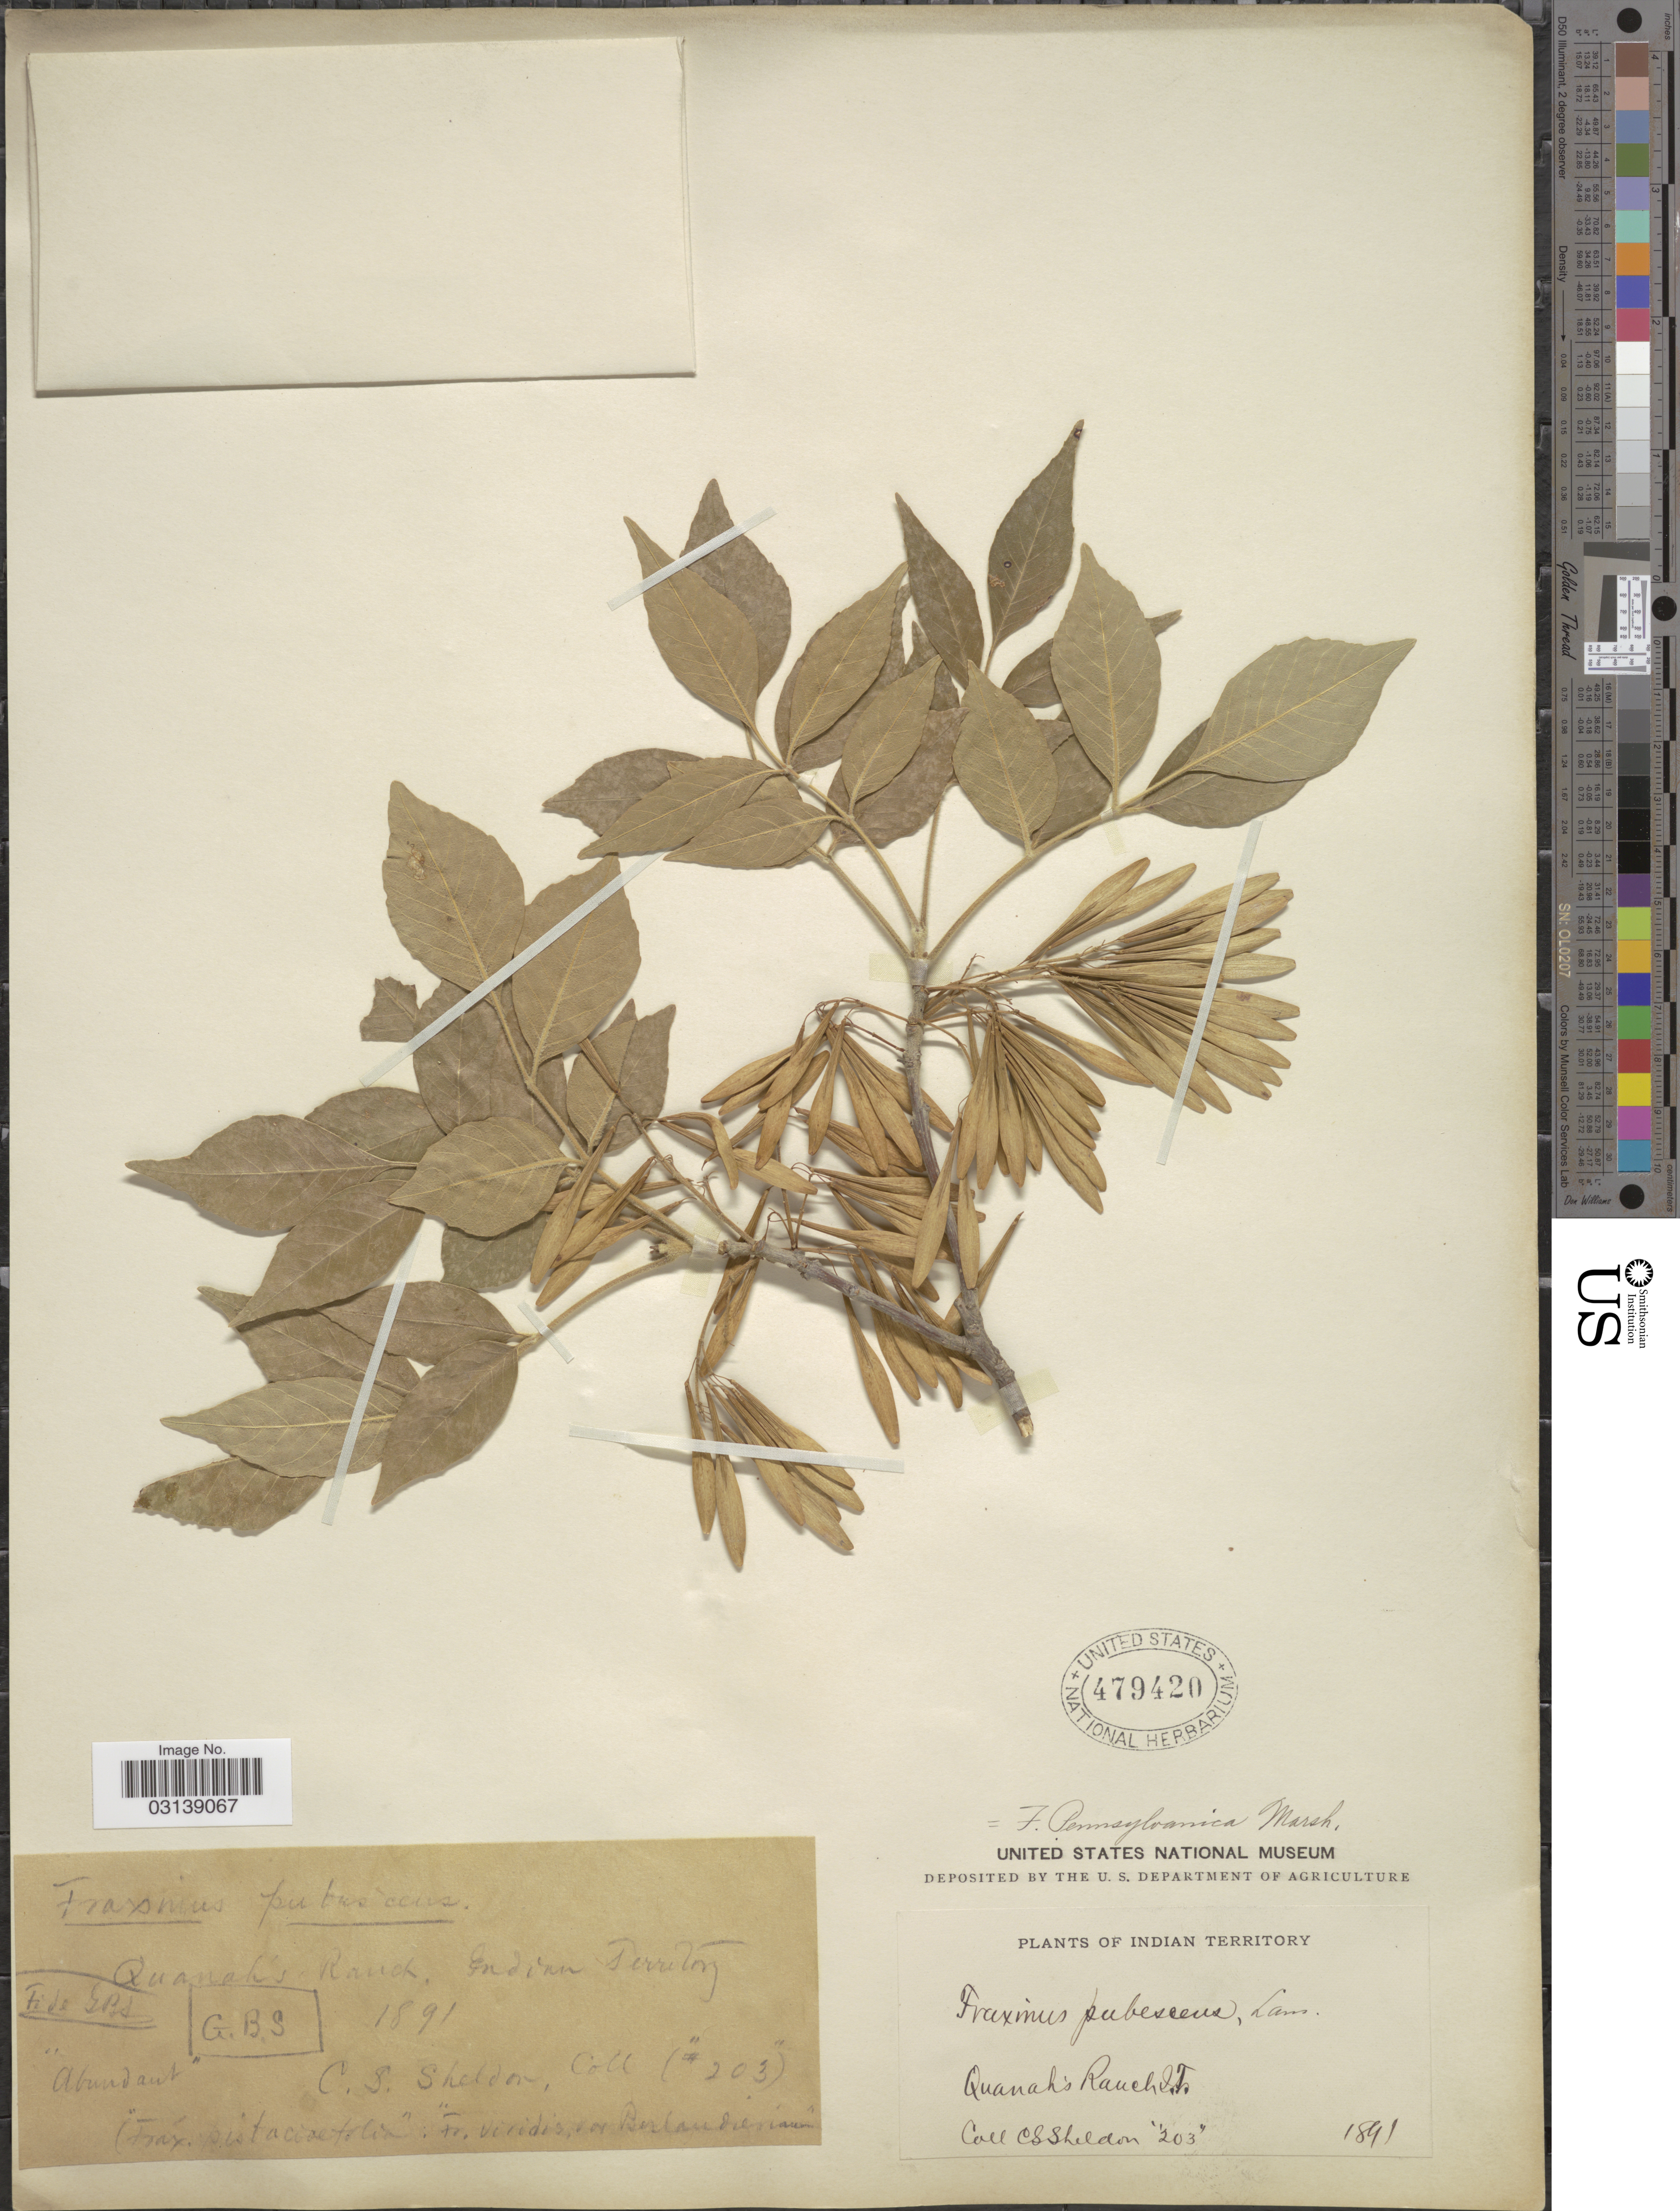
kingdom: Plantae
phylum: Tracheophyta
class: Magnoliopsida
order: Lamiales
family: Oleaceae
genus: Fraxinus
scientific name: Fraxinus pennsylvanica var. pubescens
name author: (Lam.) Lingelsh.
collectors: C. S. Sheldon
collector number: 203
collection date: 1891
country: United States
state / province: Oklahoma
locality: Indian Territory. Quanah's Ranch.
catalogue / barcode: US 479420